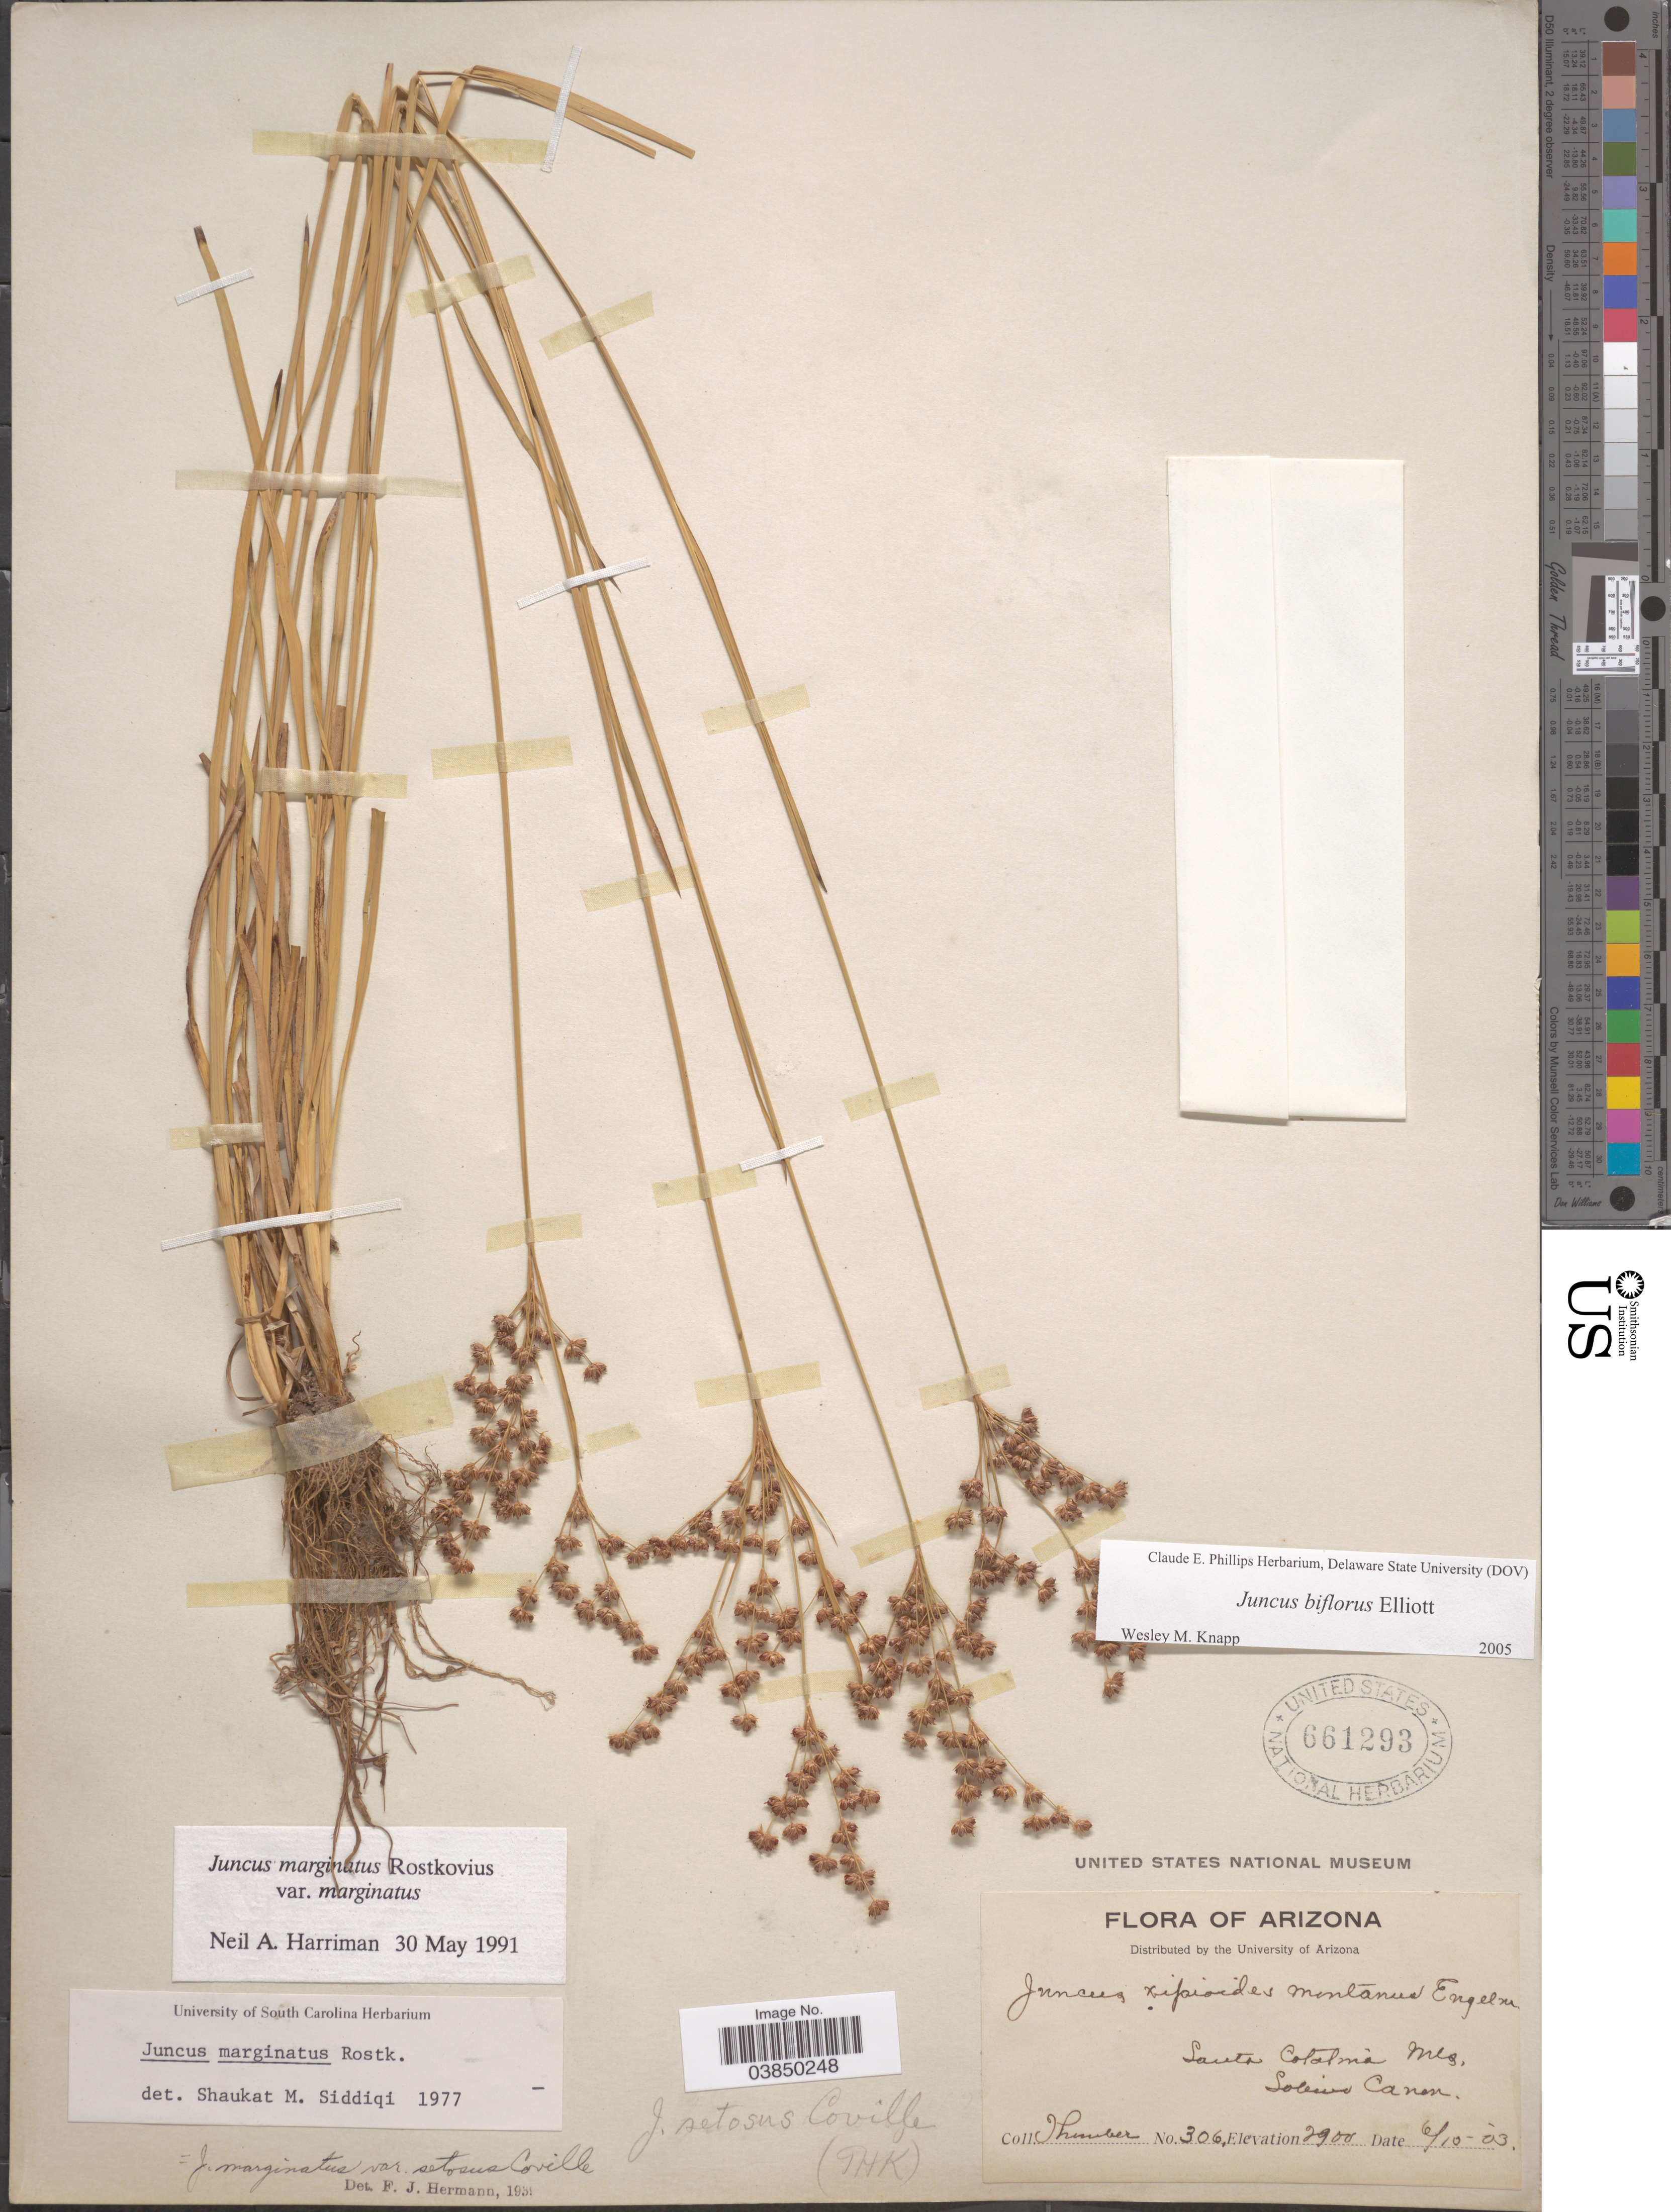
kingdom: Plantae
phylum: Tracheophyta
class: Liliopsida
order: Poales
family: Juncaceae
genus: Juncus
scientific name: Juncus biflorus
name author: Ell.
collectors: J. Thornber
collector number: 306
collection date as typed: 6/10 03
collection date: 1903-06-10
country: United States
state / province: Arizona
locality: Santa Catalina Mts. Sabino Canyon.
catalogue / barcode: US 661293